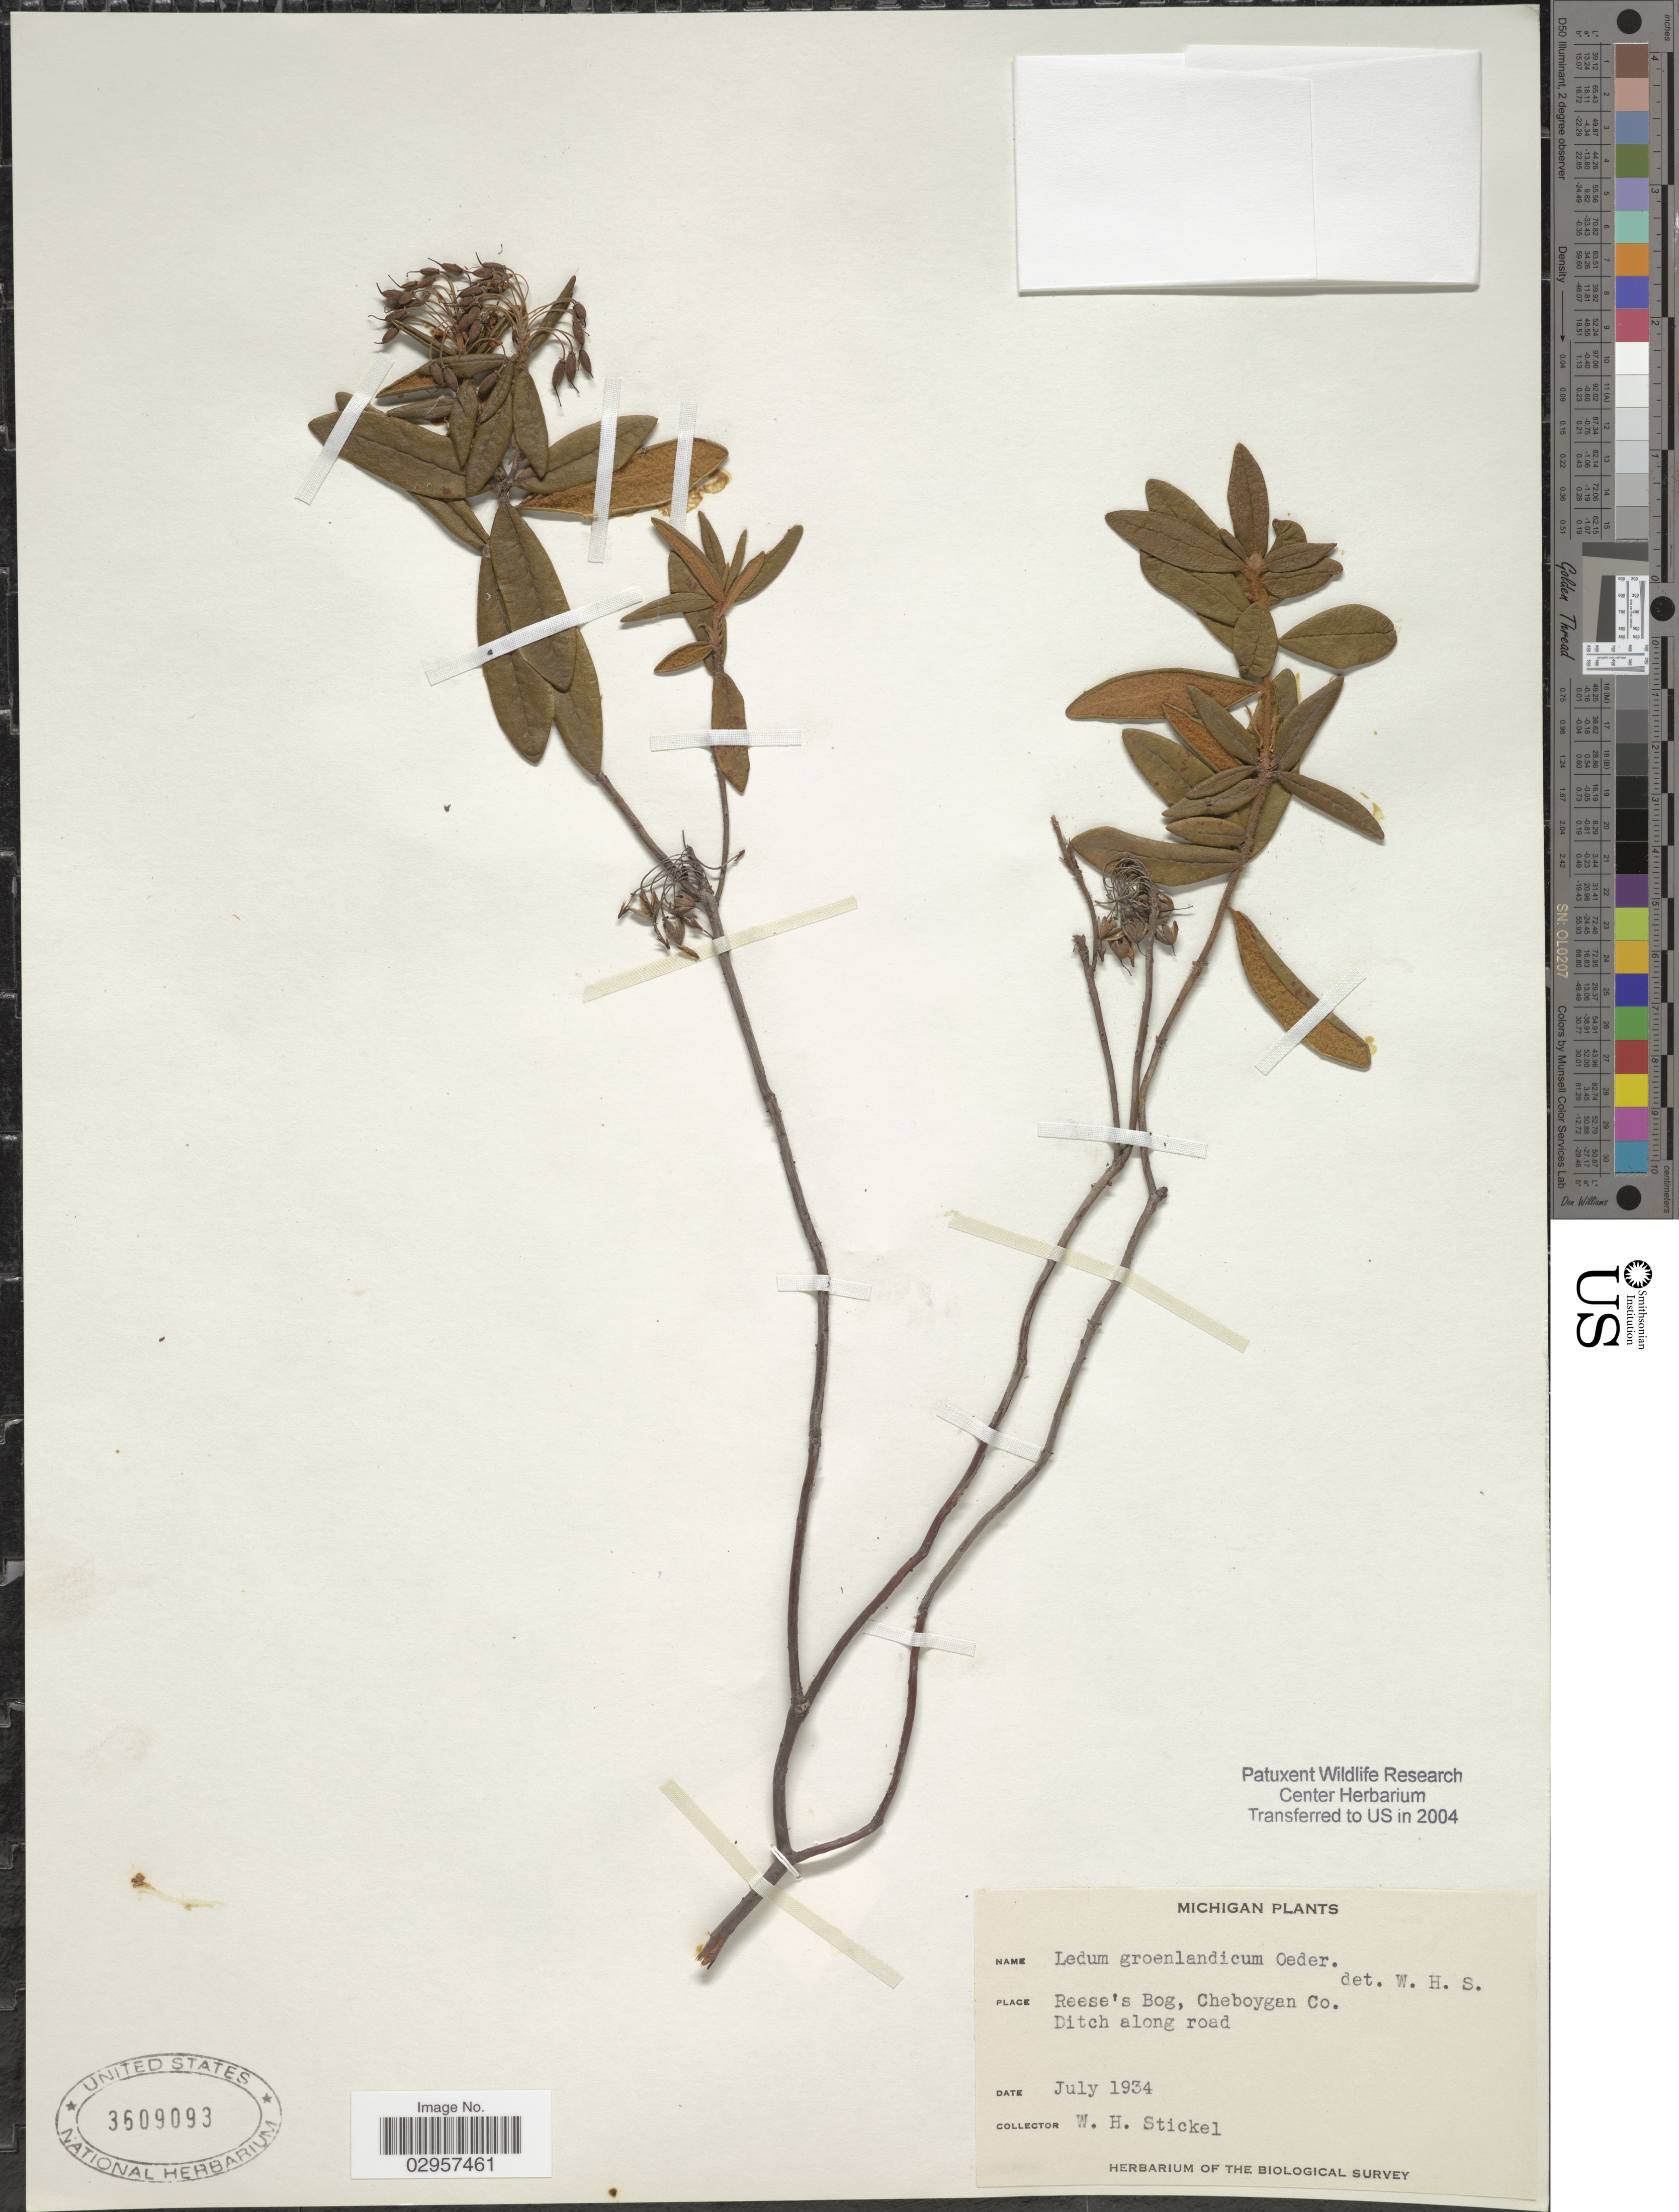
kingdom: Plantae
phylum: Tracheophyta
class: Magnoliopsida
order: Ericales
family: Ericaceae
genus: Ledum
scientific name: Ledum groenlandicum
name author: Oeder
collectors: W. Stickel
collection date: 1934-07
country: United States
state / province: Michigan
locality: Reese's Bog, Cheboygan Co., Ditch along road.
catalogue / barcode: US 3609093